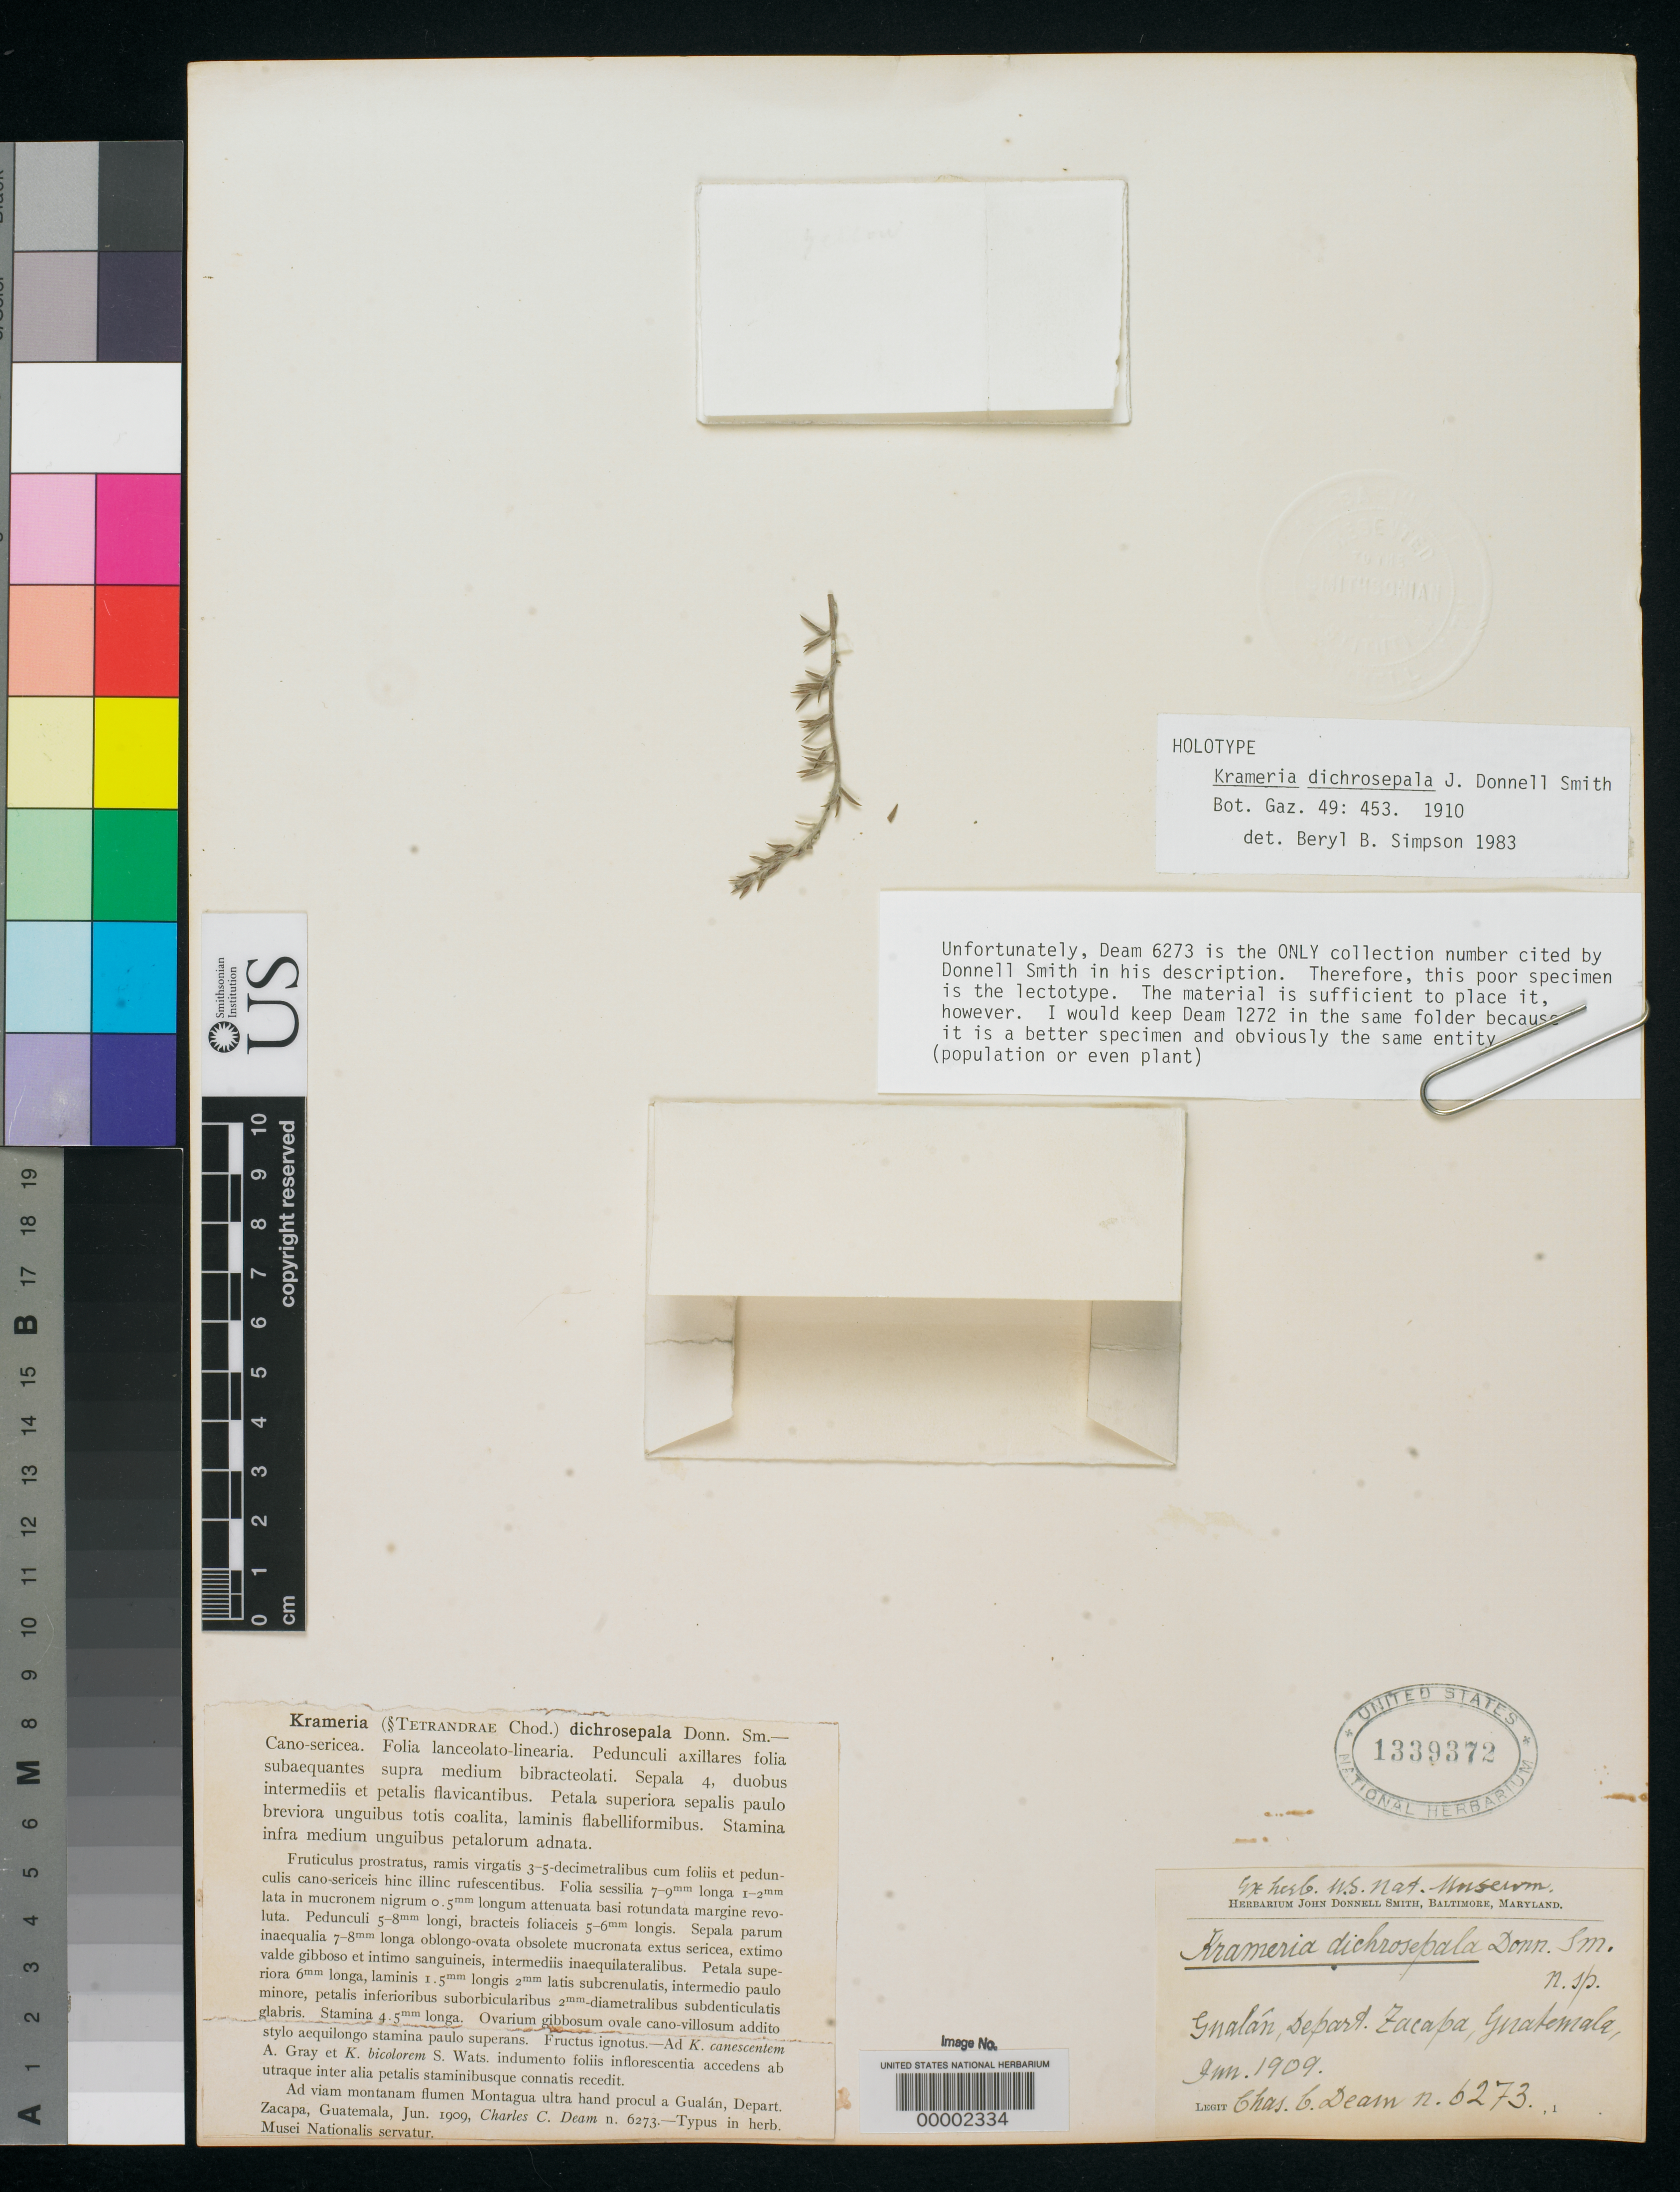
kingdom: Plantae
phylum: Tracheophyta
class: Magnoliopsida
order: Zygophyllales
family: Krameriaceae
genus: Krameria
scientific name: Krameria dichrosepala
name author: Donn. Sm.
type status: Type Collection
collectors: C. C. Deam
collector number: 6273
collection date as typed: Jun 1909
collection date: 1909-06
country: Guatemala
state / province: Zacapa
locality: Gualan.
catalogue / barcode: US 1339372